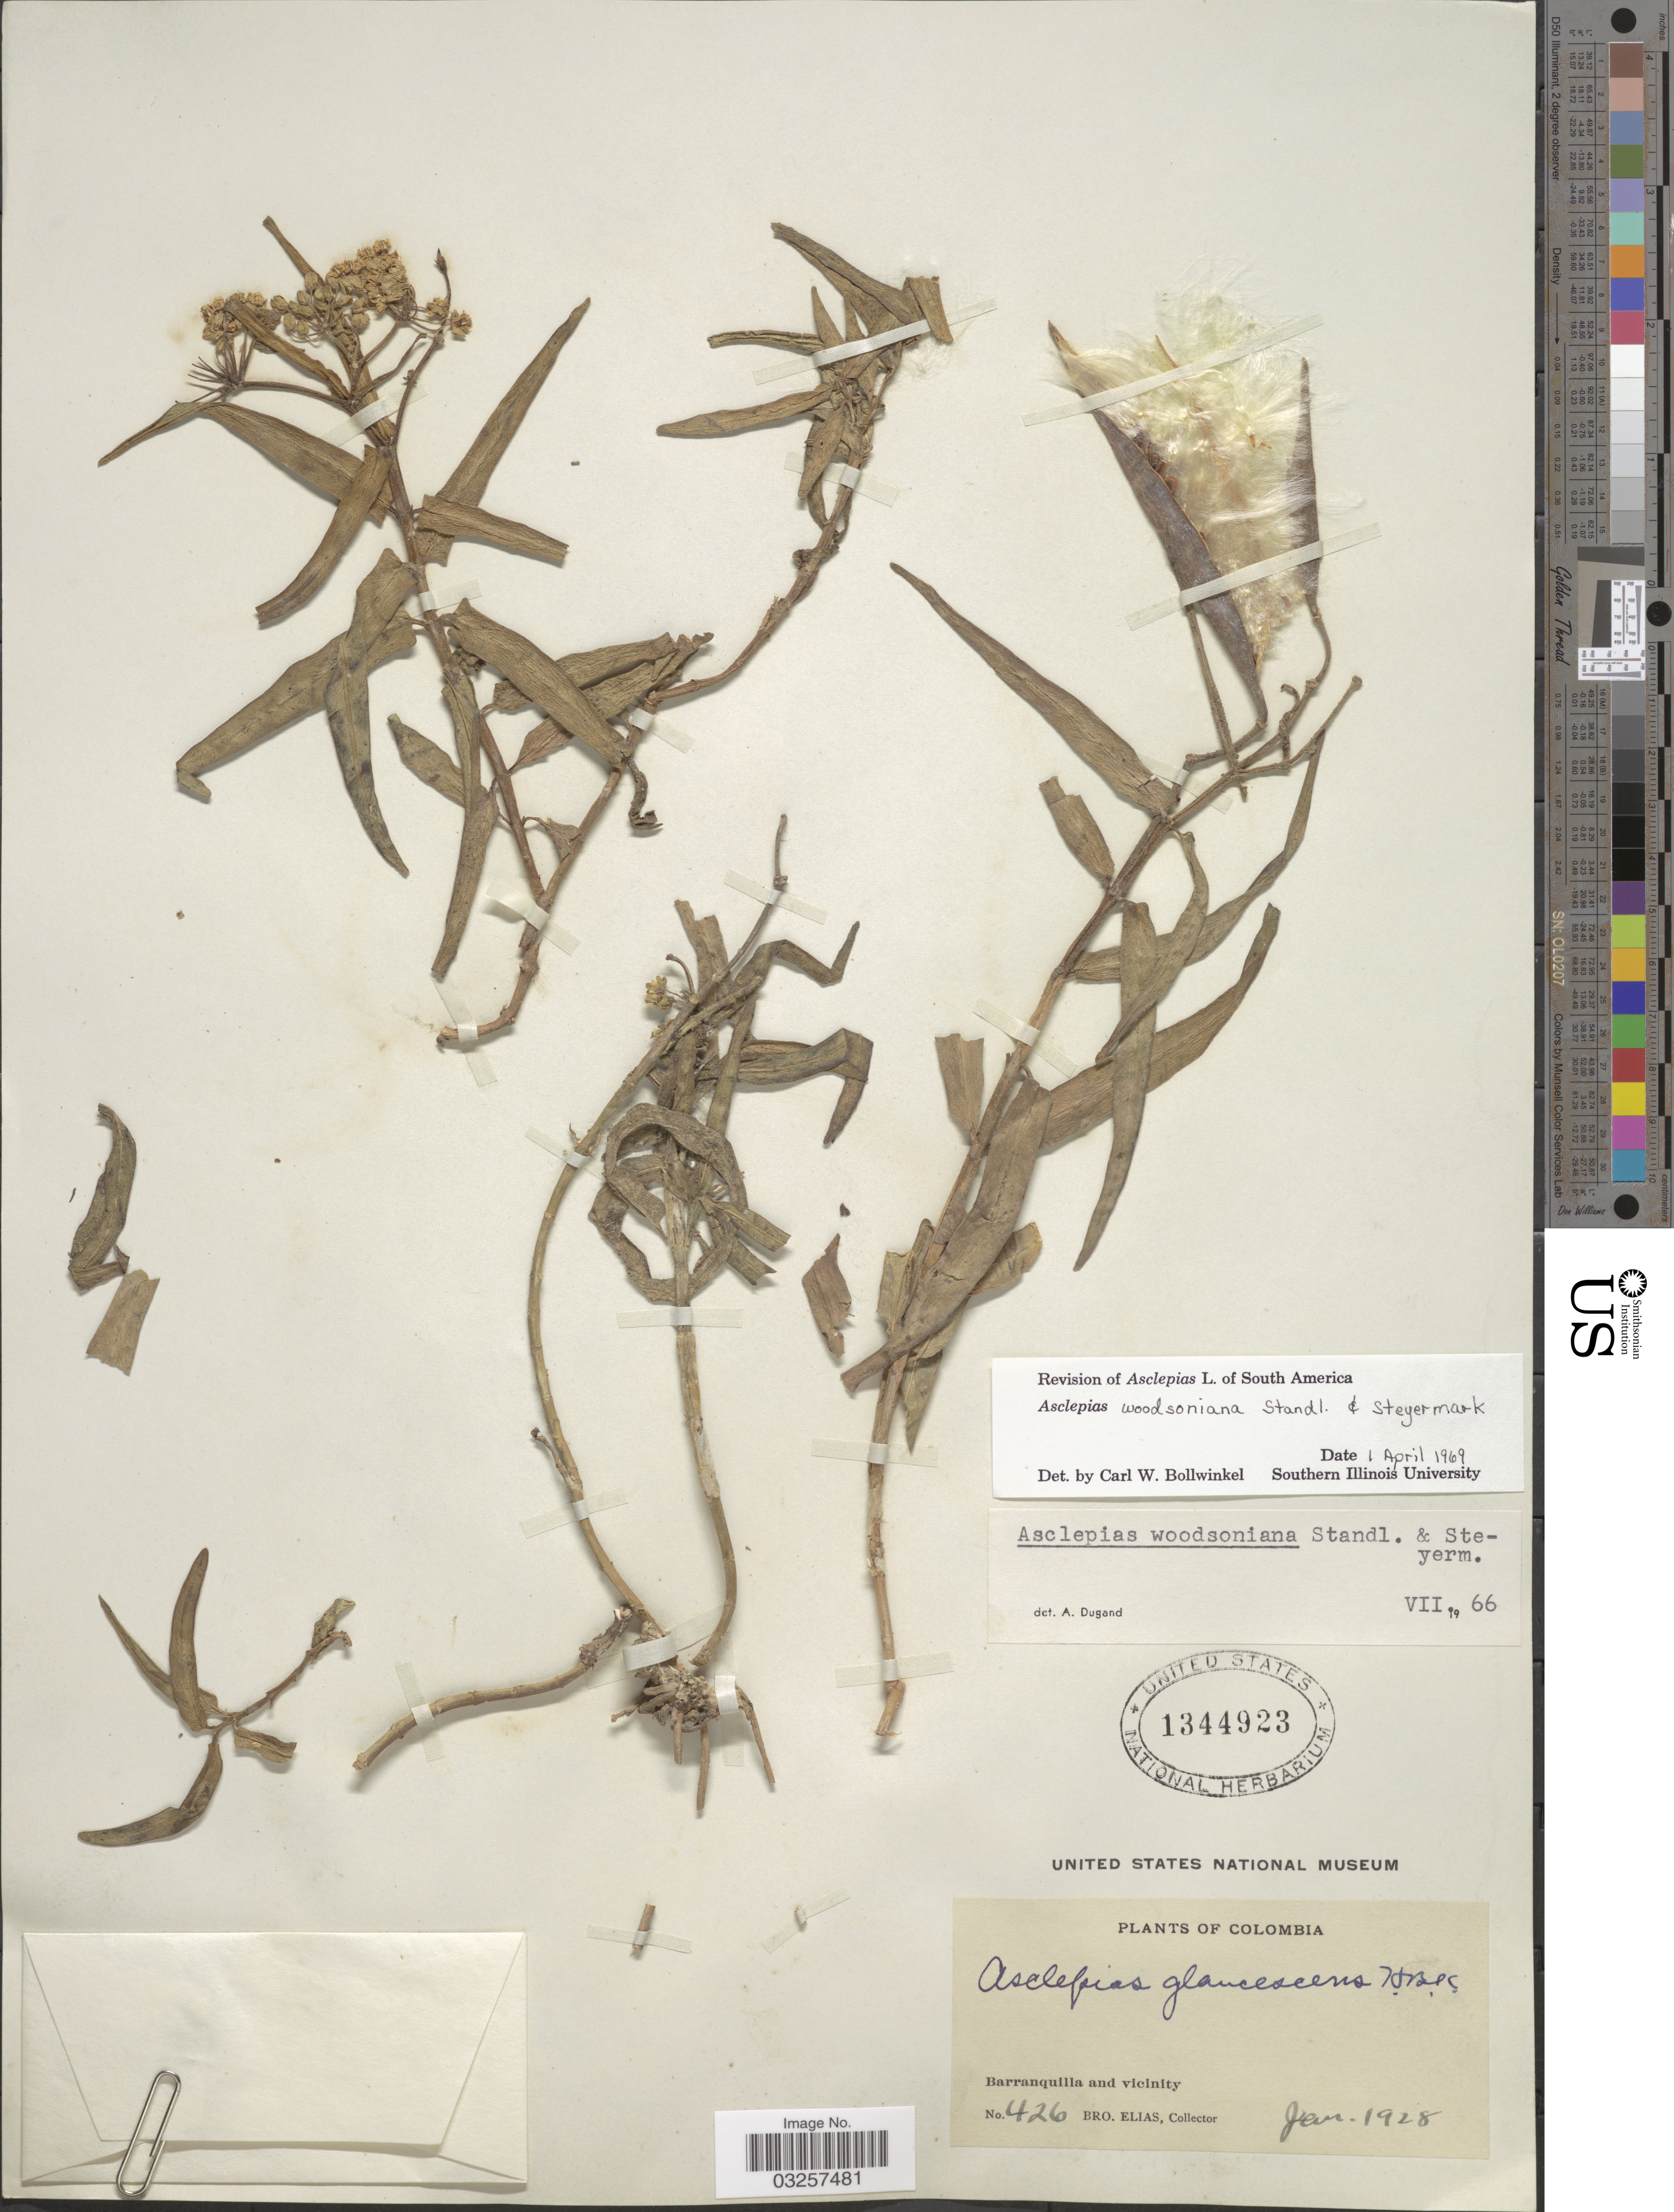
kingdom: Plantae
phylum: Tracheophyta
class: Magnoliopsida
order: Gentianales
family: Apocynaceae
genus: Asclepias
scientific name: Asclepias woodsoniana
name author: Standl. & Steyerm.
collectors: Bro. Elias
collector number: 426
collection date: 1928-01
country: Colombia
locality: Barranquilla and vicinity.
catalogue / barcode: US 1344923